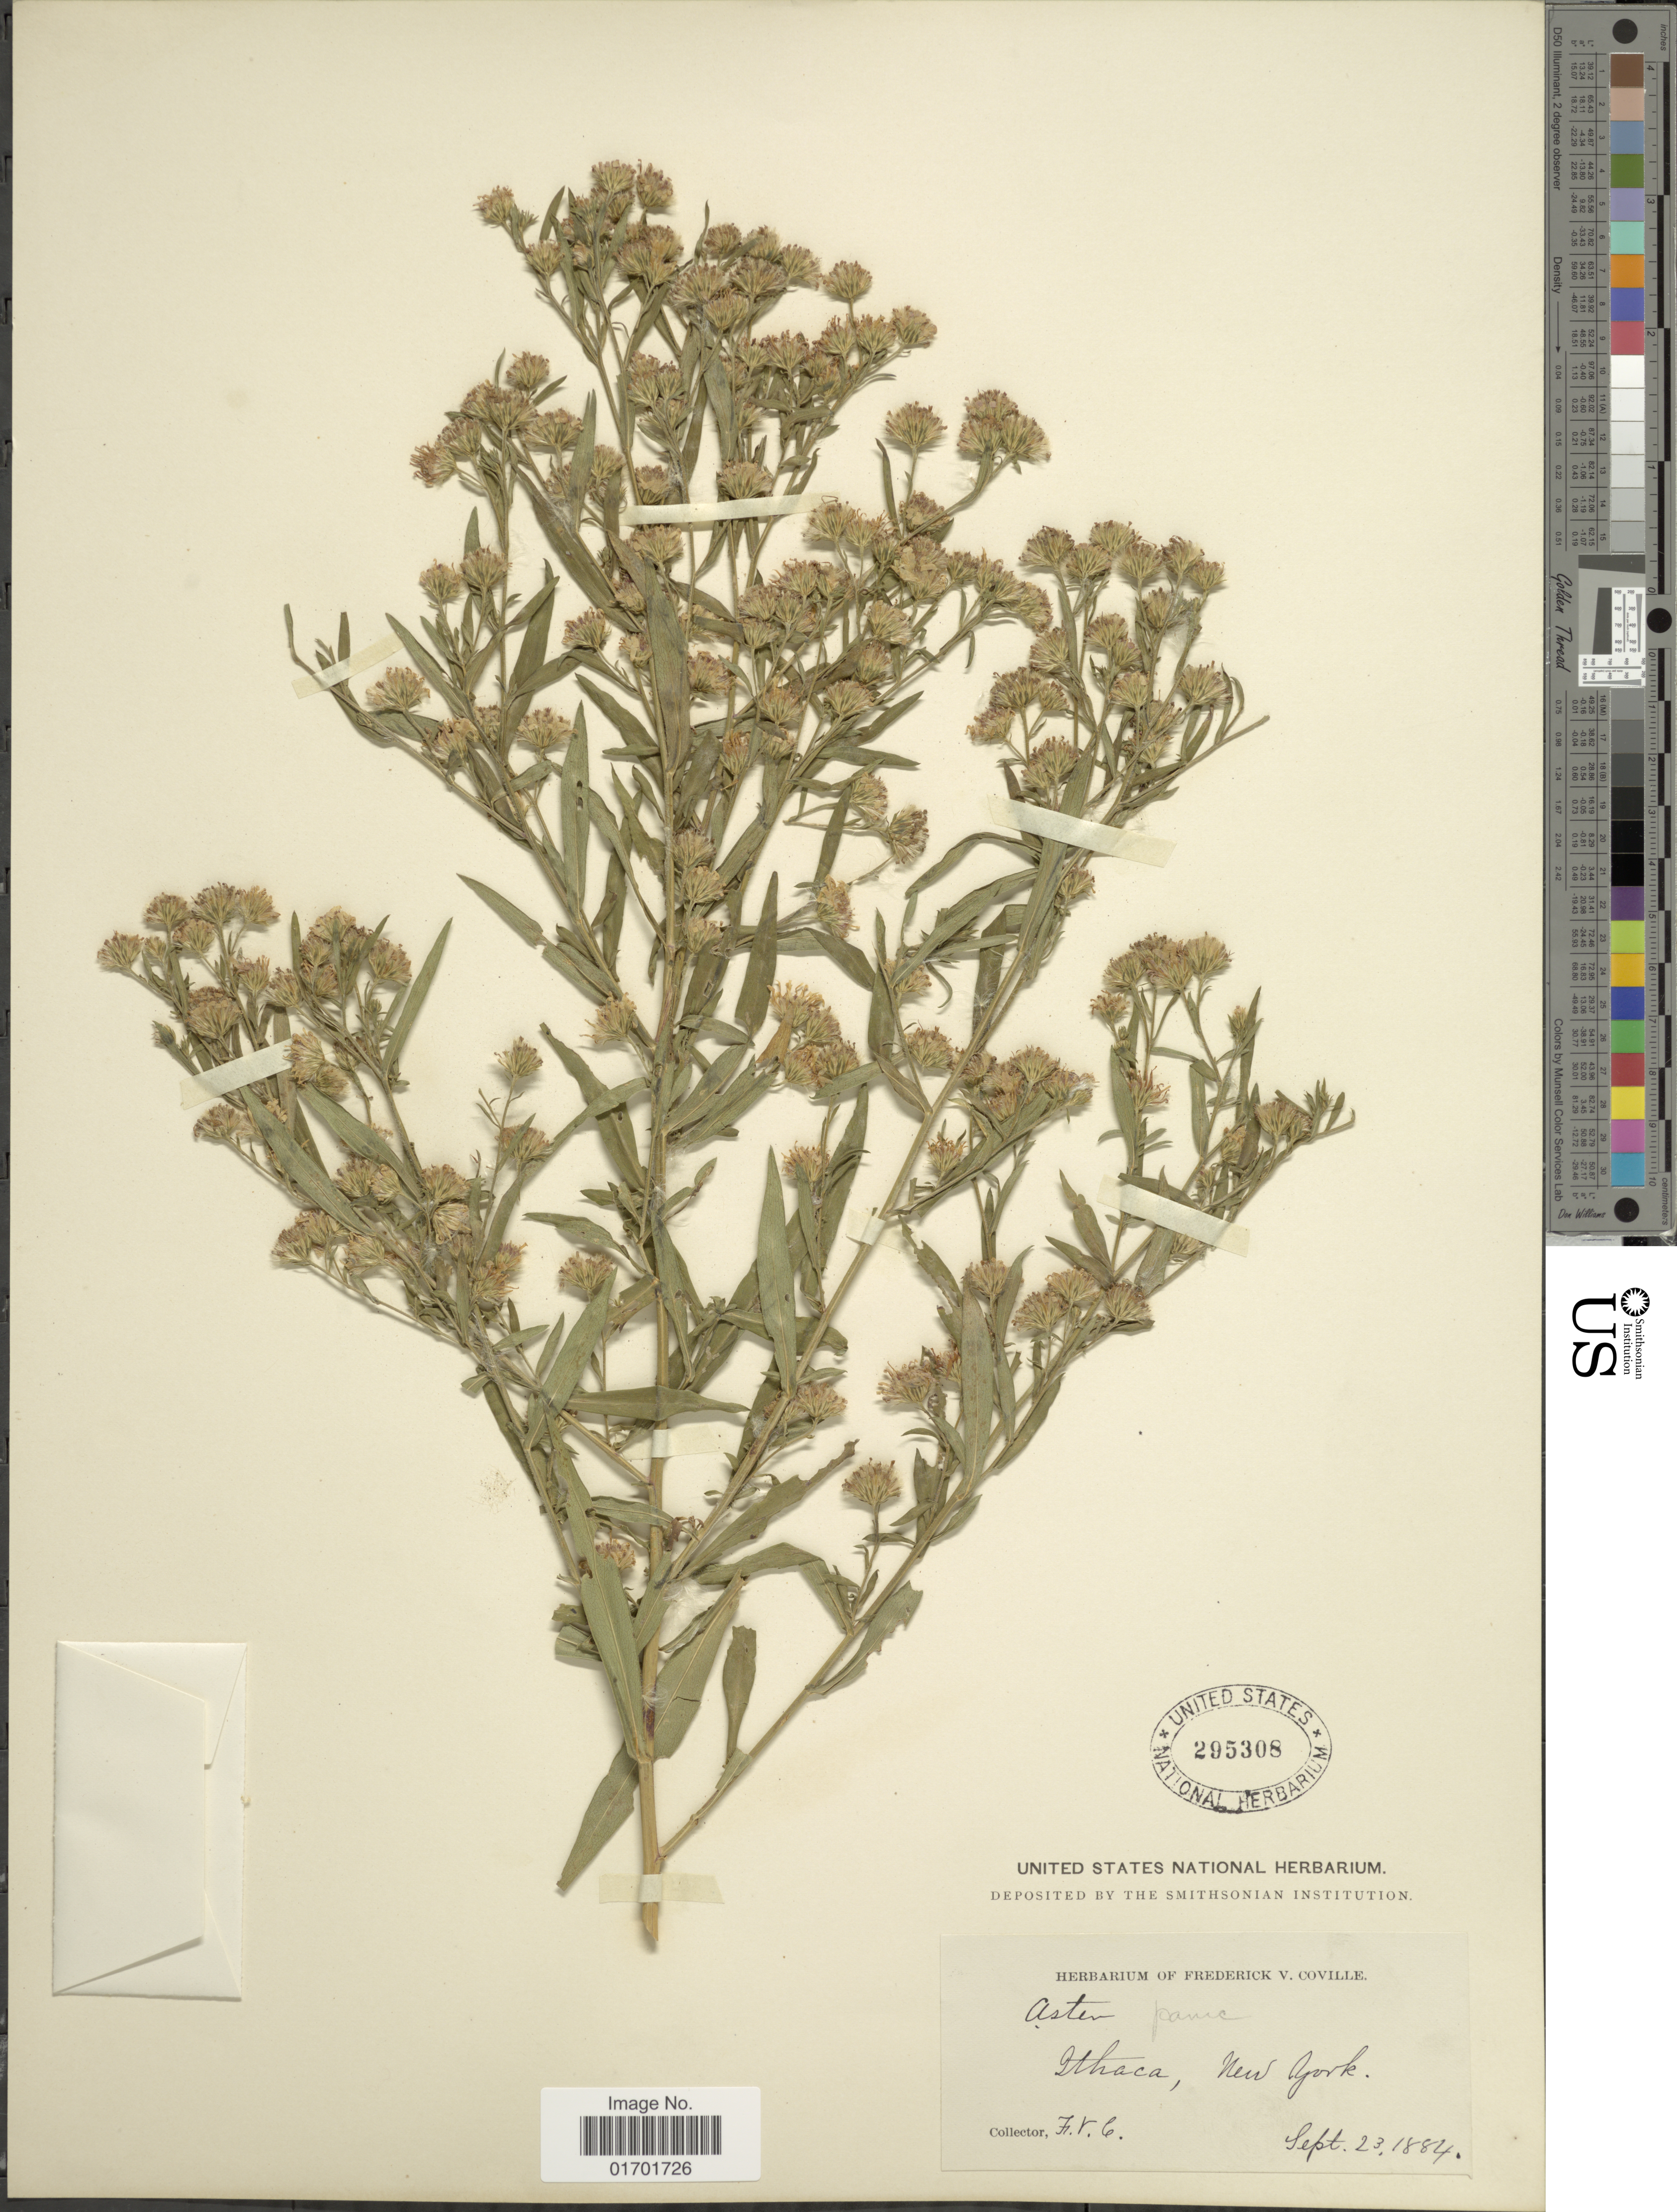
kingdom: Plantae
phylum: Tracheophyta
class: Magnoliopsida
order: Asterales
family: Asteraceae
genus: Symphyotrichum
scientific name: Symphyotrichum lanceolatum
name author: (Willd.) G.L. Nesom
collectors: F. V. Coville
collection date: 1884-09-23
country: United States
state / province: New York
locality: Ithaca.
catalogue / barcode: US 295308